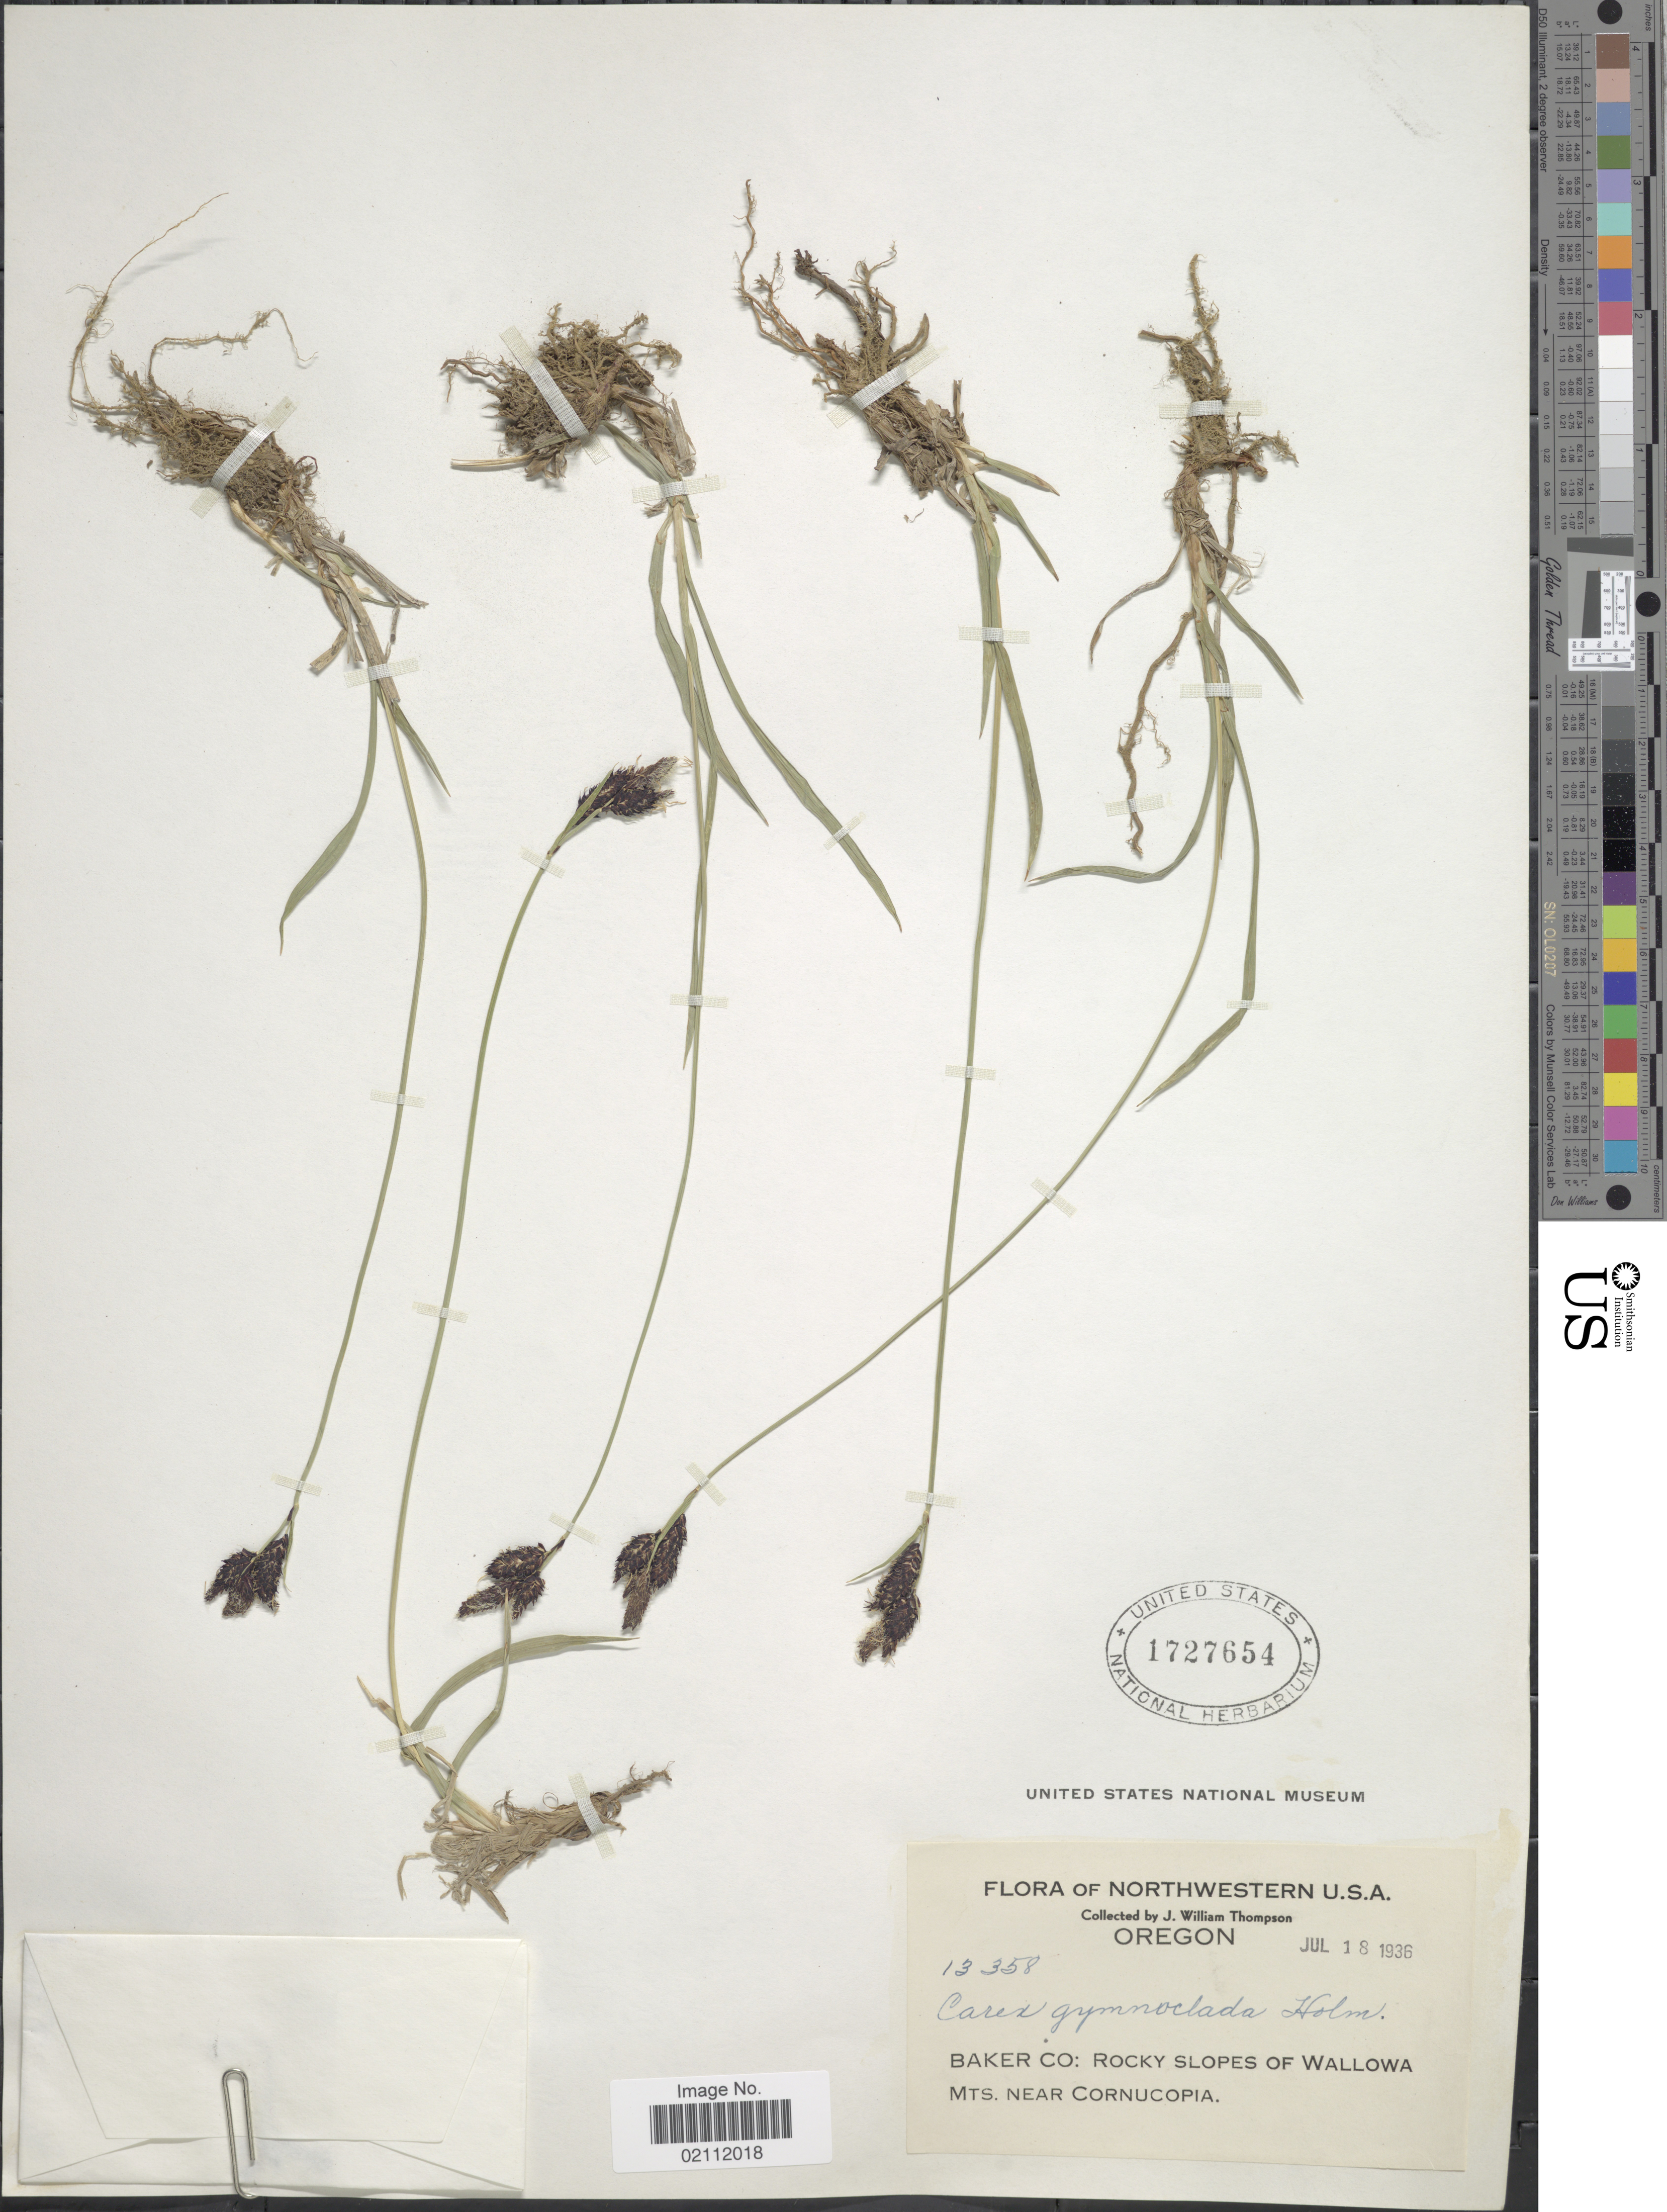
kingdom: Plantae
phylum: Tracheophyta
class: Liliopsida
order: Poales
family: Cyperaceae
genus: Carex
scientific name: Carex scopulorum var. bracteosa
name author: (L.H. Bailey) F.J. Herm.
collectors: J. W. Thompson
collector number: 13358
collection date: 1936-07-18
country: United States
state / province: Oregon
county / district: Baker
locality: Rocky slopes of Wallowa, Mts. near Cornucopia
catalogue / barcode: US 1727654